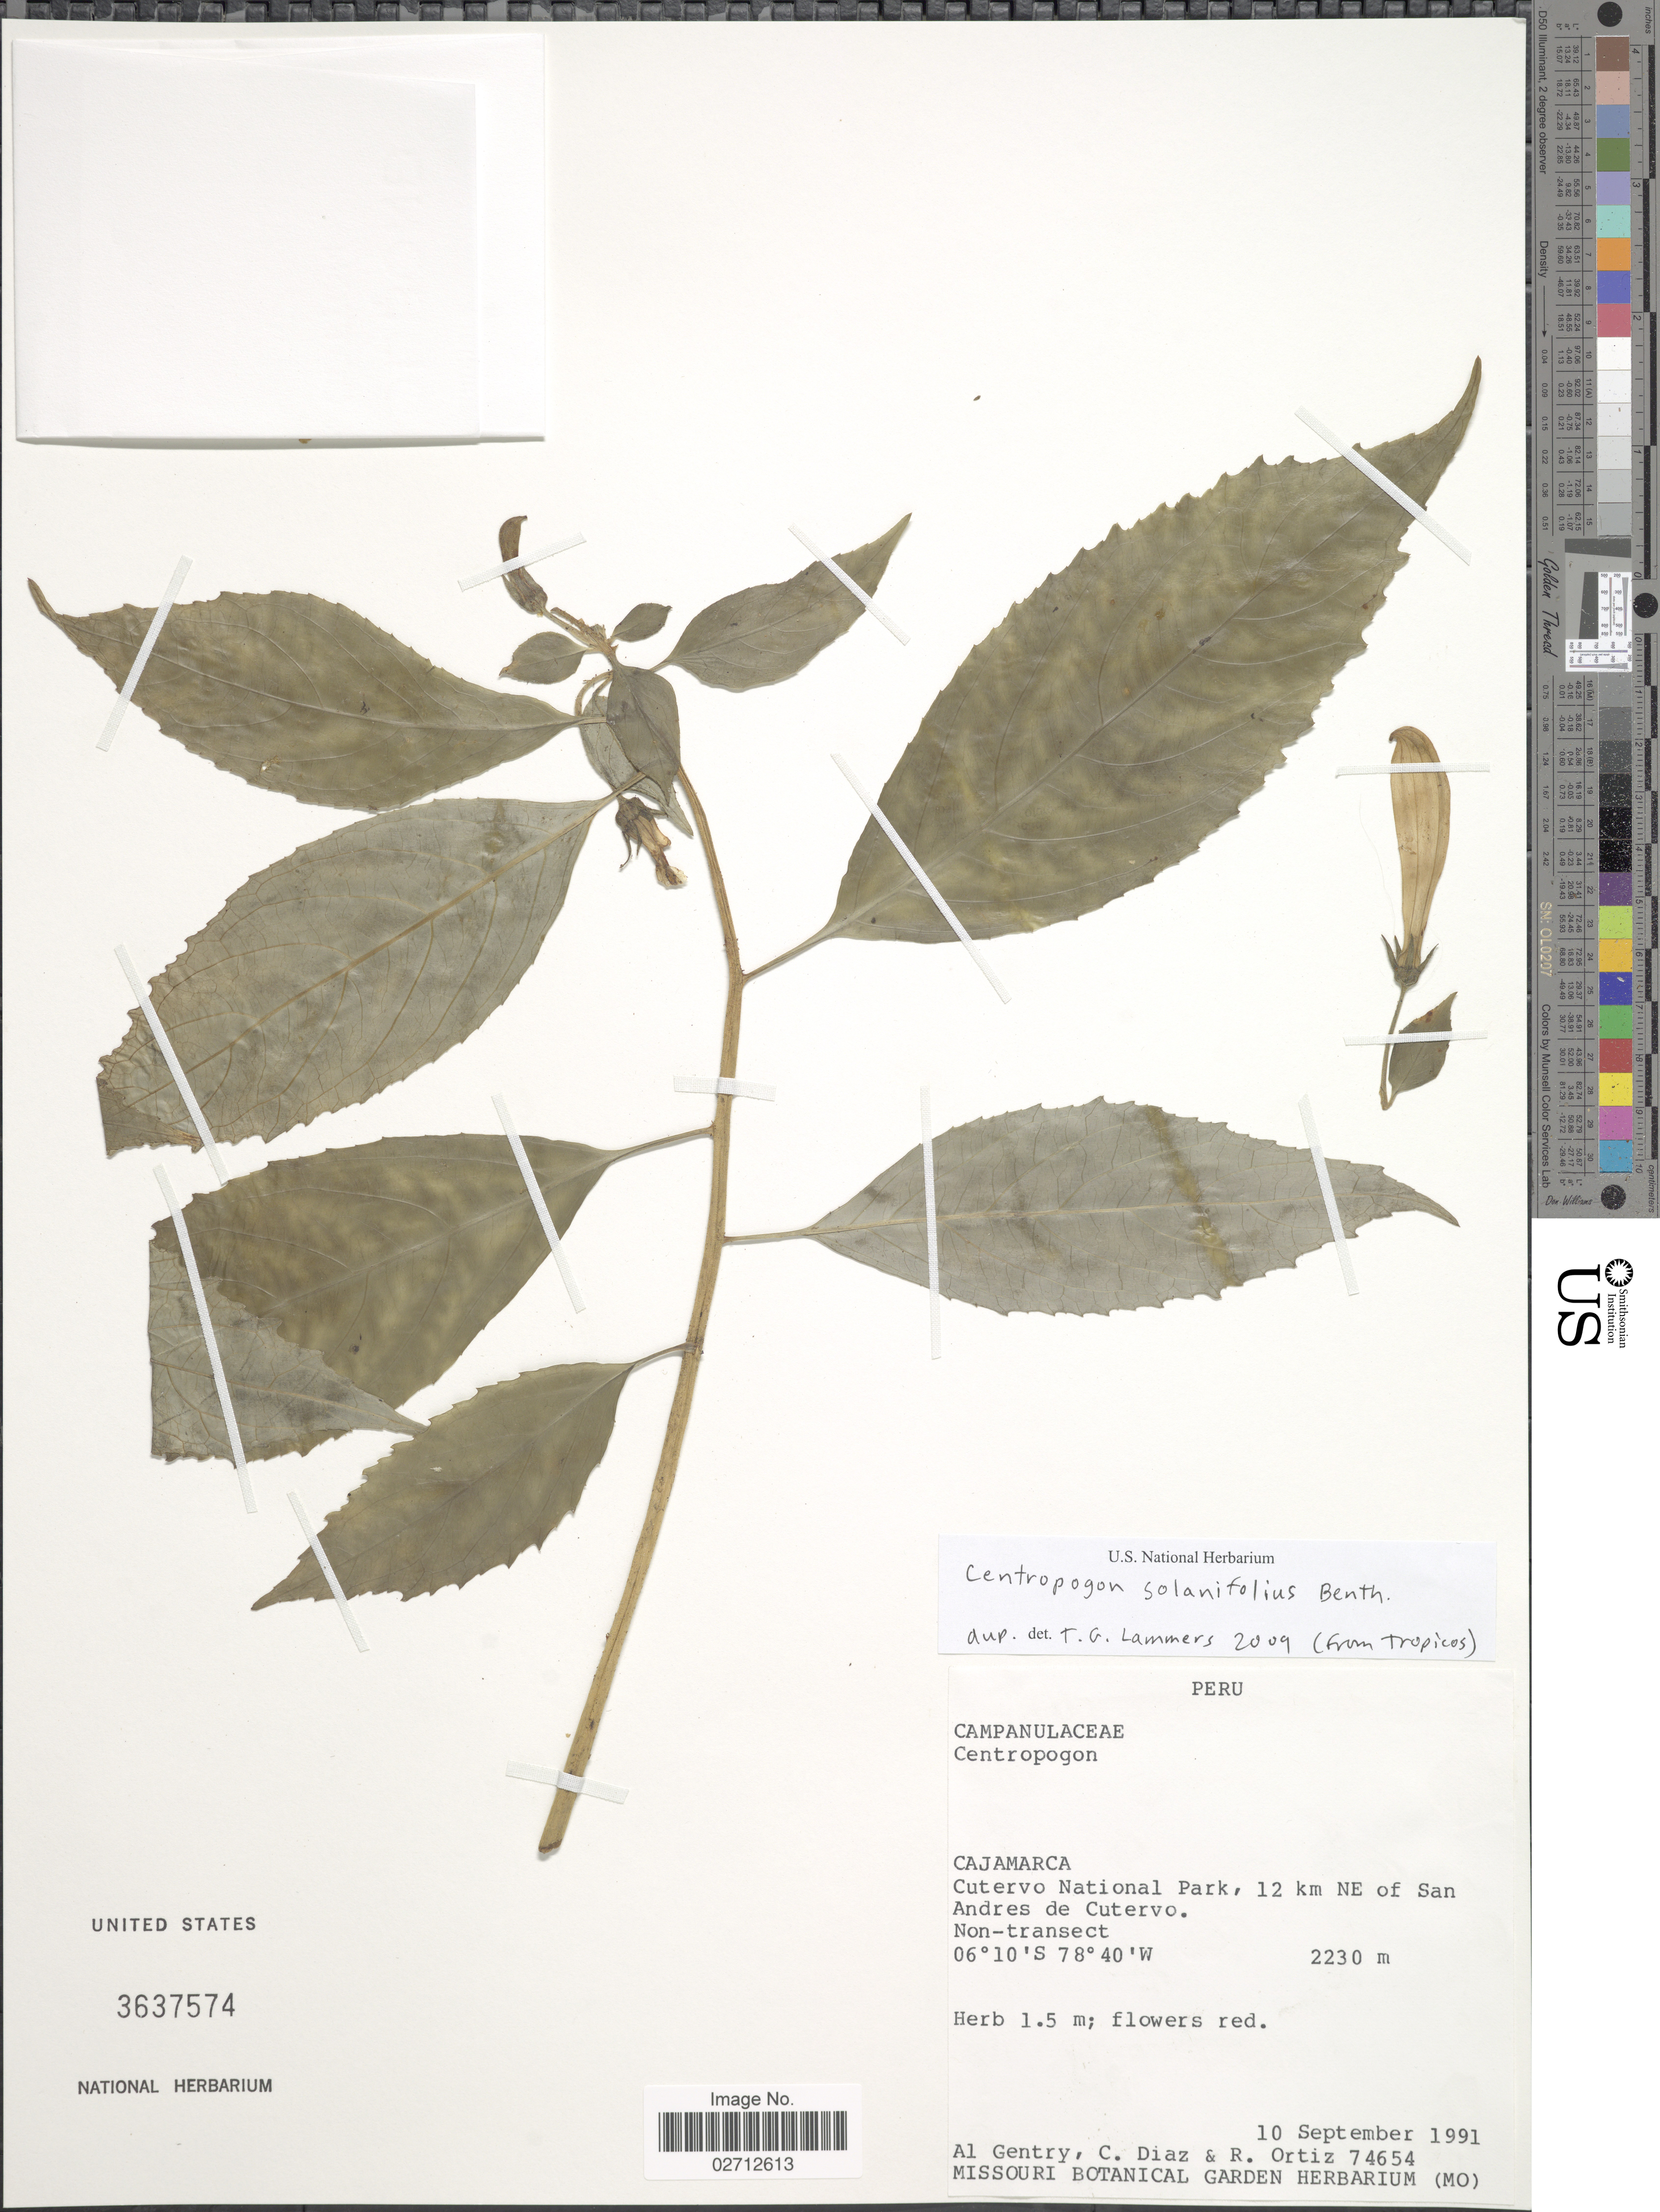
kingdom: Plantae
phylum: Tracheophyta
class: Magnoliopsida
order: Asterales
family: Campanulaceae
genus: Centropogon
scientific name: Centropogon solanifolius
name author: Benth.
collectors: A. H. Gentry, C. Díaz & R. Ortiz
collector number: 74654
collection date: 1991-09-10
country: Peru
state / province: Cajamarca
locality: Cutervo National park, 12 km NE of San Andres de Cutervo. Non-transect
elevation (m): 2230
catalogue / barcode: US 3637574